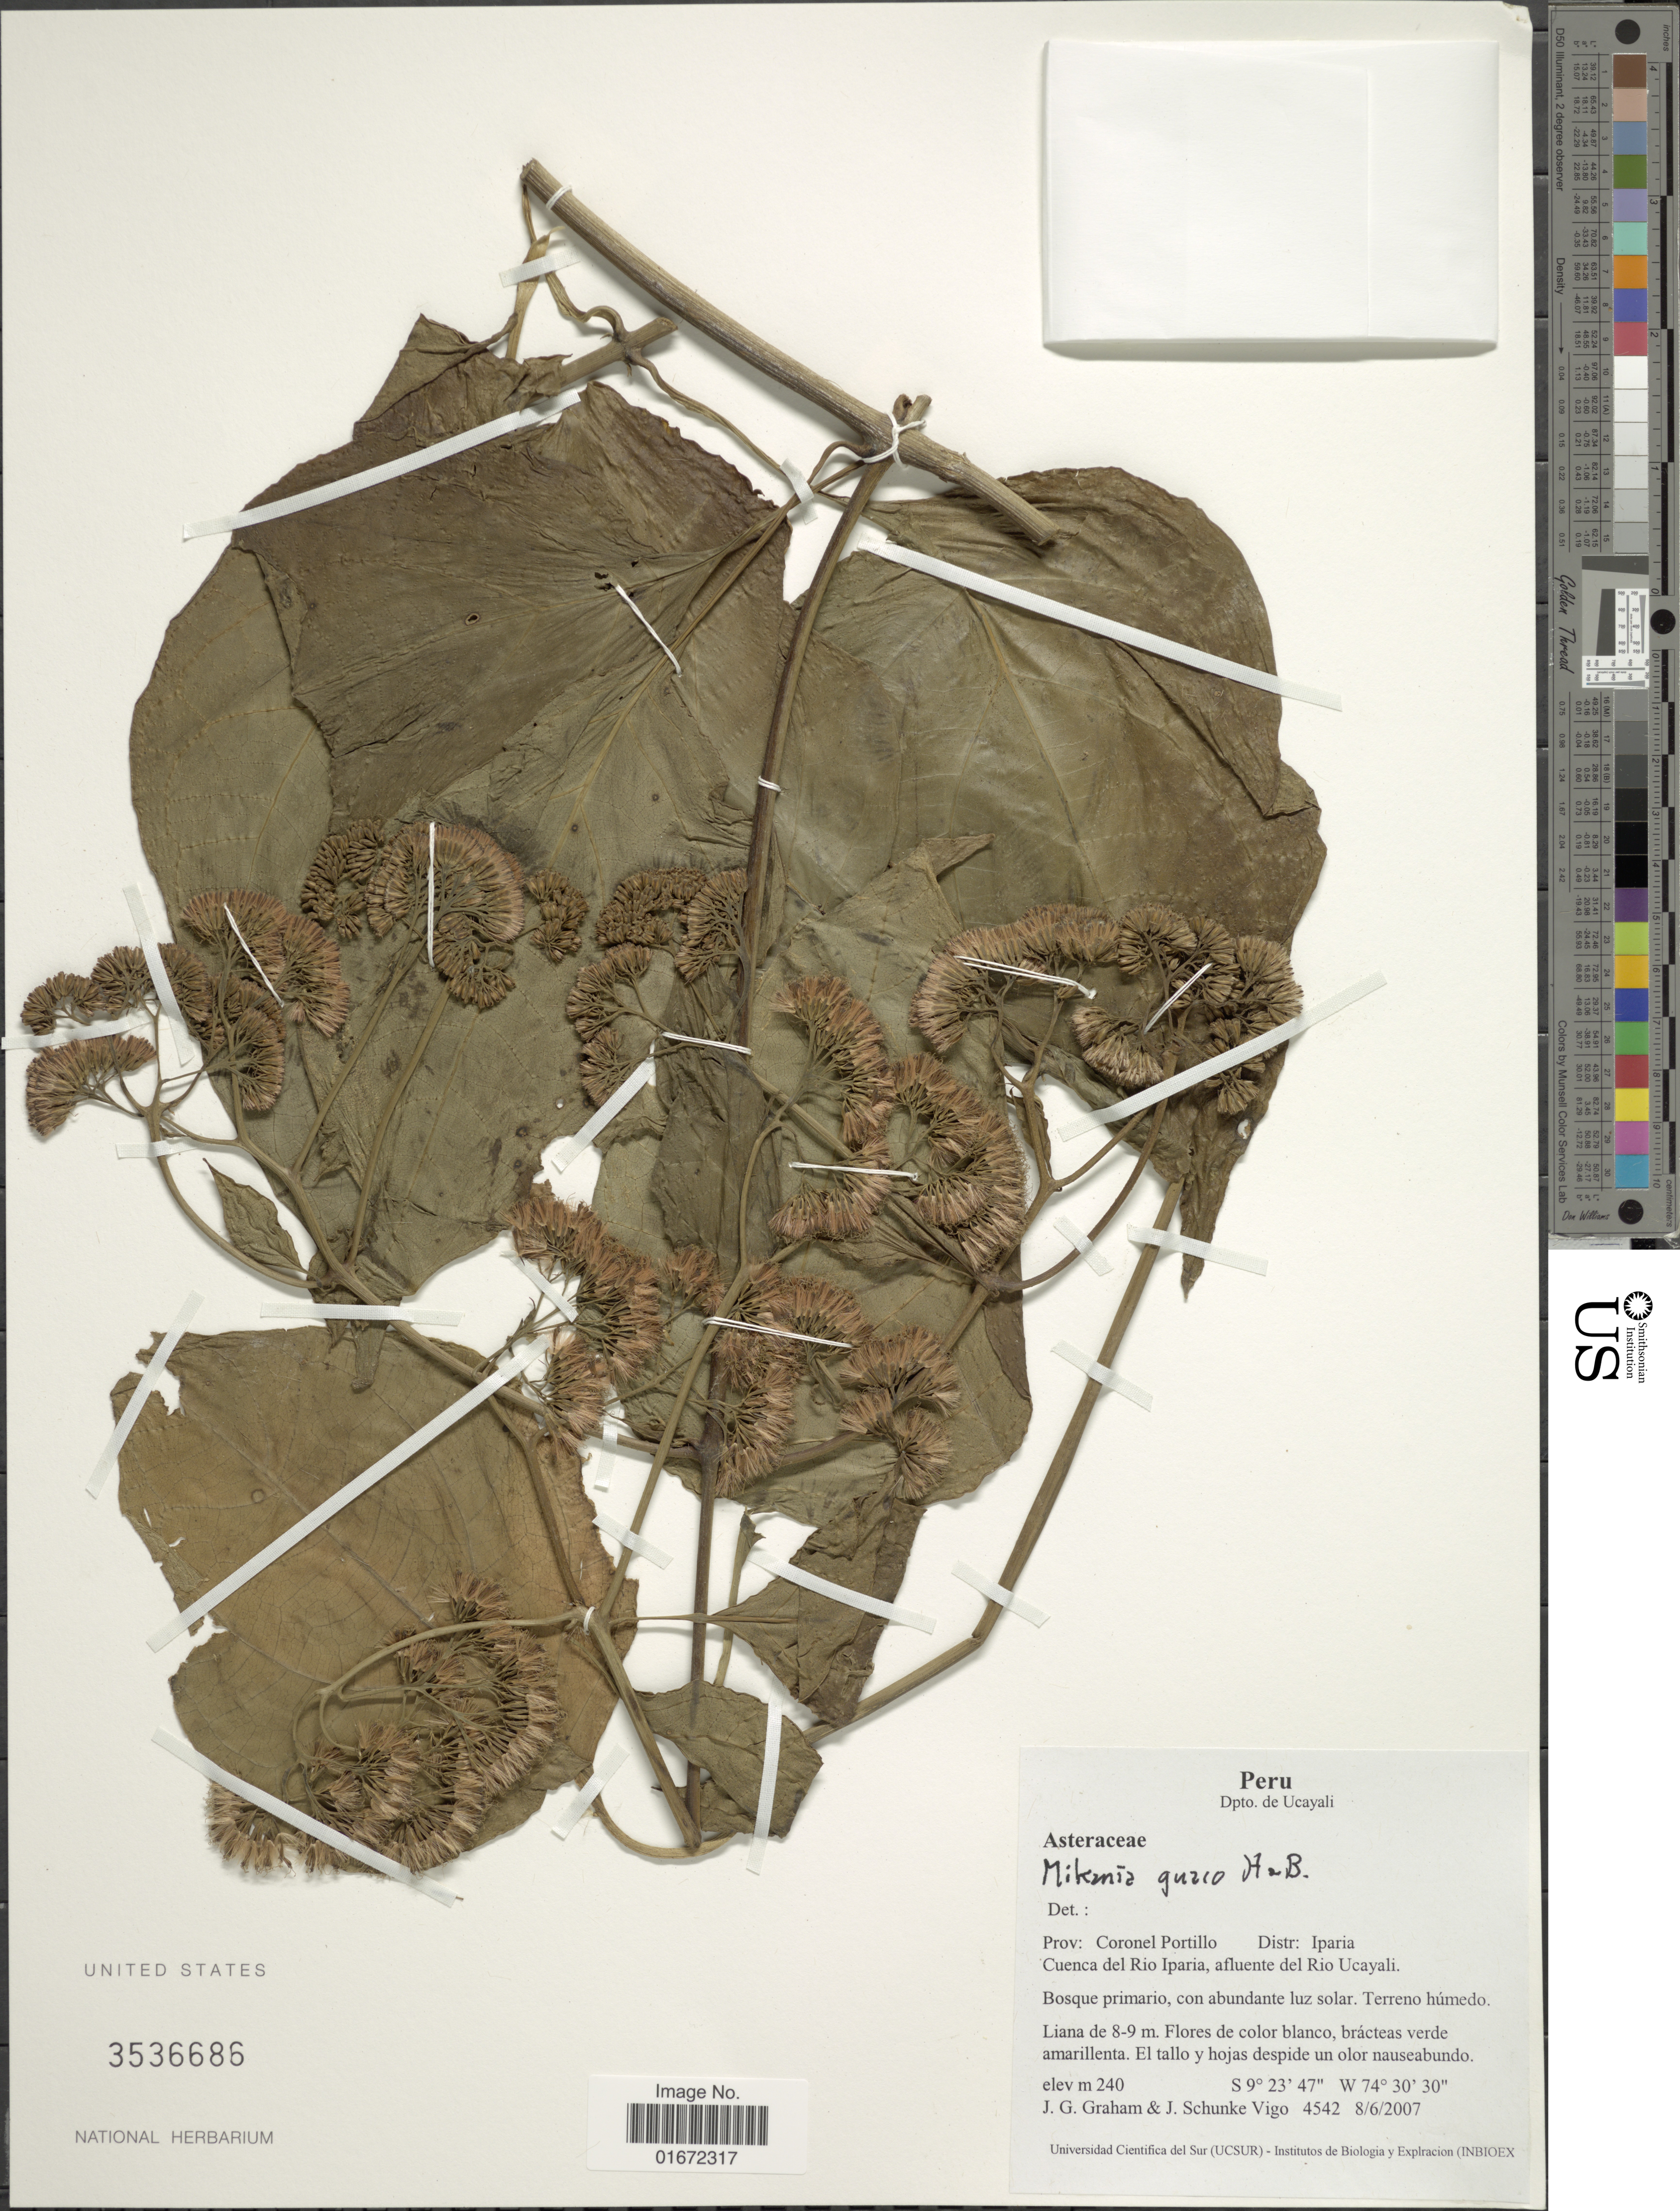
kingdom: Plantae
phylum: Tracheophyta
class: Magnoliopsida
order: Asterales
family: Asteraceae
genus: Mikania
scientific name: Mikania guaco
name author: Humb. & Bonpl.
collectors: J. Graham & J. Schunke Vigo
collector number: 4542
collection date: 2007-06-08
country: Peru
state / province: Ucayali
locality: Dpto. de Ucayali. Prov: Coronel Portillo. Distr: Iparia. Cuenca del Rio Iparia, afluente del Rio Ucayali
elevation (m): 240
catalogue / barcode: US 3536686